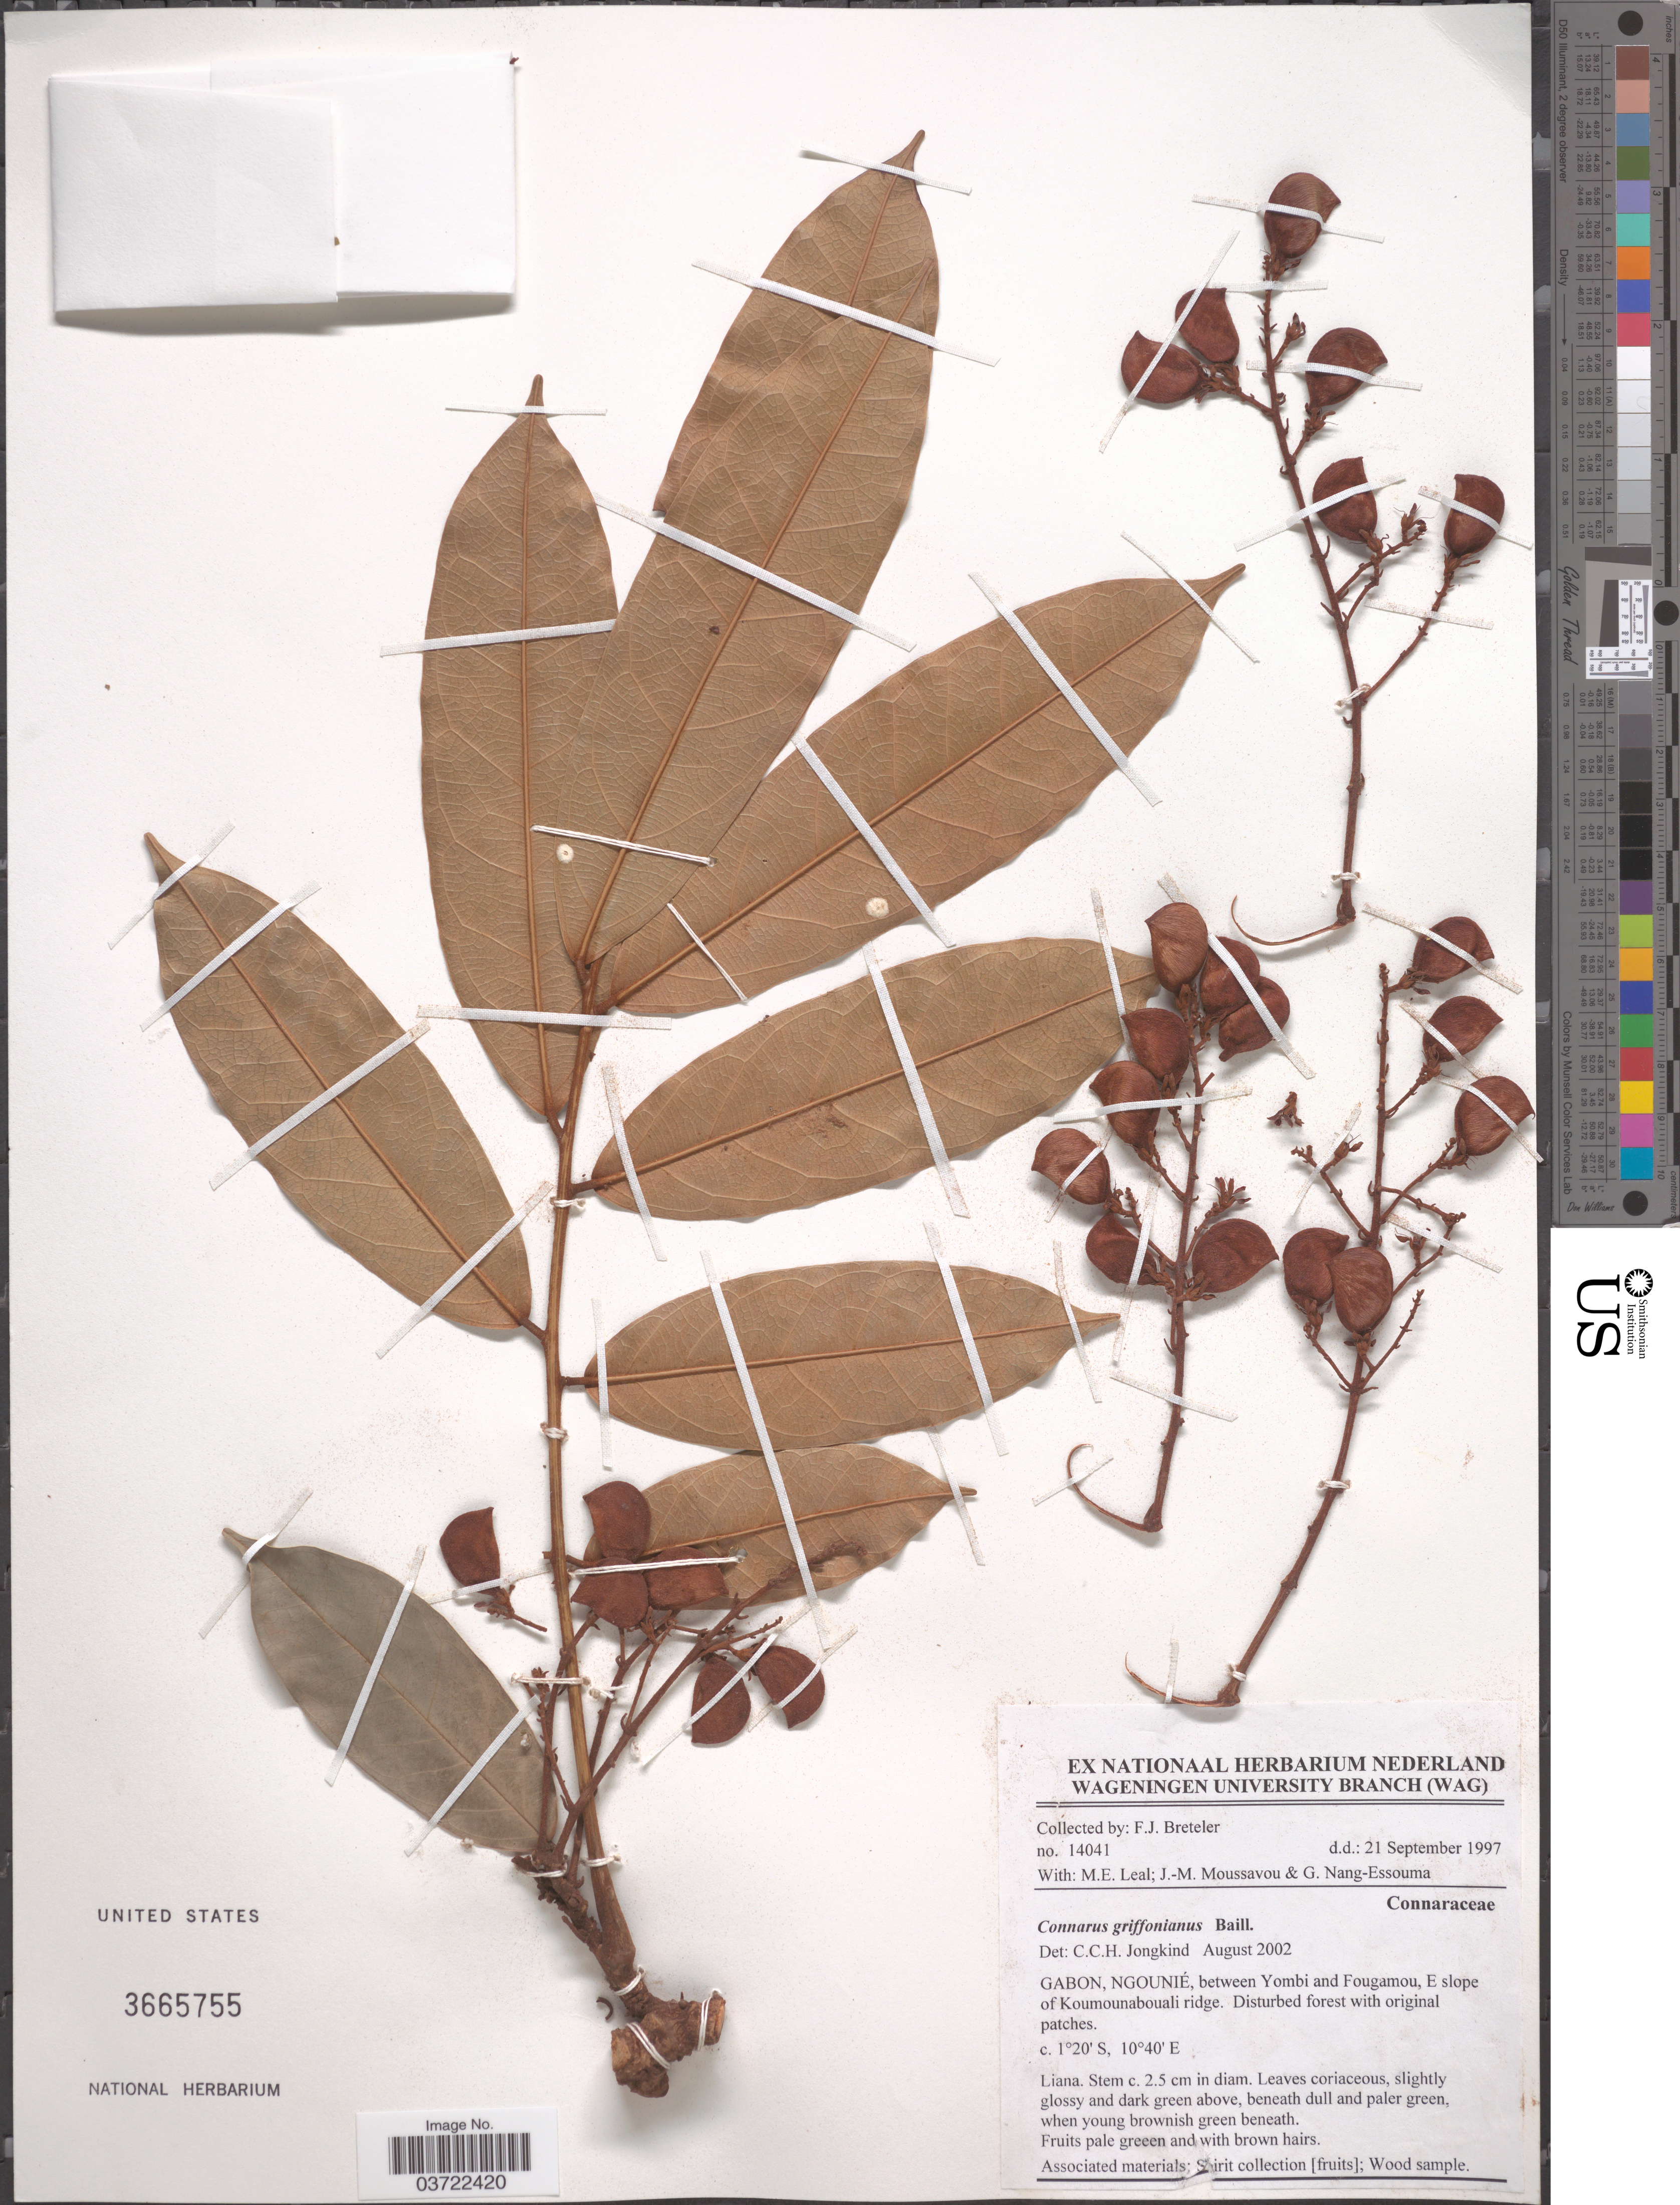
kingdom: Plantae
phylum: Tracheophyta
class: Magnoliopsida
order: Oxalidales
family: Connaraceae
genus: Connarus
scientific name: Connarus griffonianus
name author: Baill.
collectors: F. J. Breteler, M. E. Leal, J. Moussavou & G. Nang-Essouma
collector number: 14041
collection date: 1997-09-21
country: Gabon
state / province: Ngounie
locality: Between Yombi and Fougamou, E slope of Koumounabouali ridge.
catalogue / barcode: US 3665755